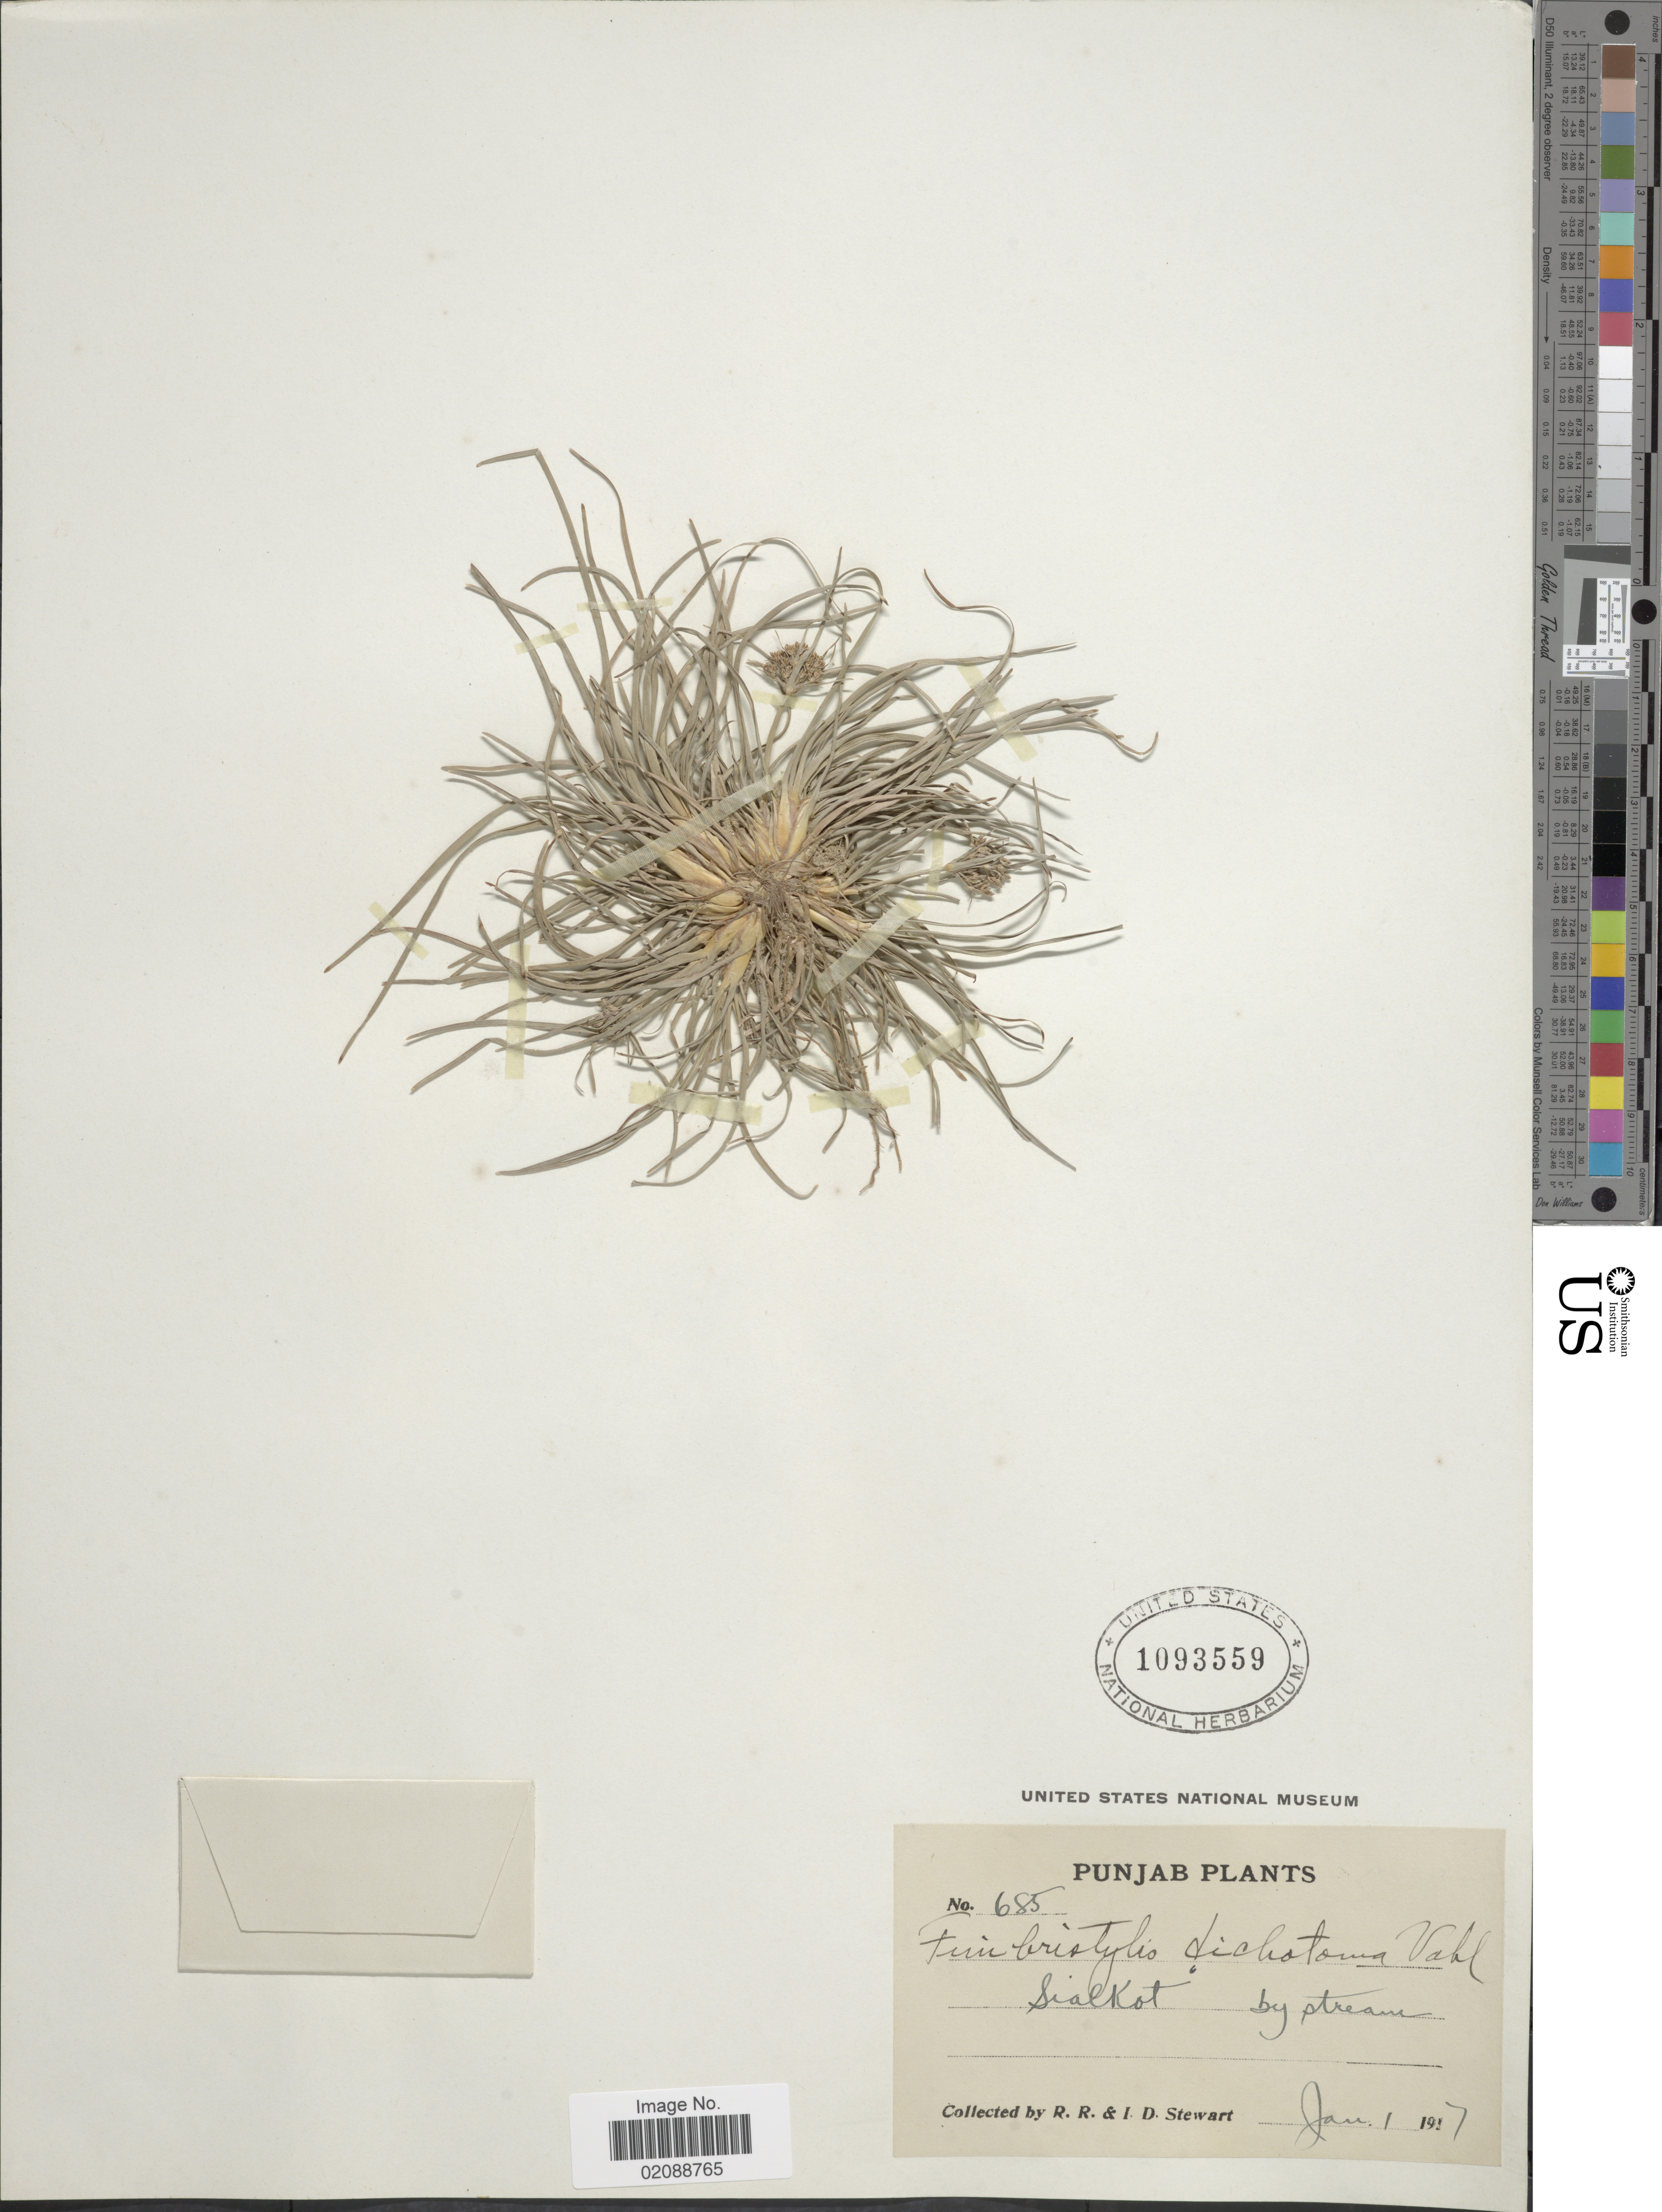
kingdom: Plantae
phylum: Tracheophyta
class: Liliopsida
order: Poales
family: Cyperaceae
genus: Fimbristylis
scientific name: Fimbristylis bisumbellata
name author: (Forssk.) Bubani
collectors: R. R. Stewart & I. Stewart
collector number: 685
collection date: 1917-01-01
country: Pakistan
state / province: Punjab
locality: Sialkot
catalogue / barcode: US 1093559